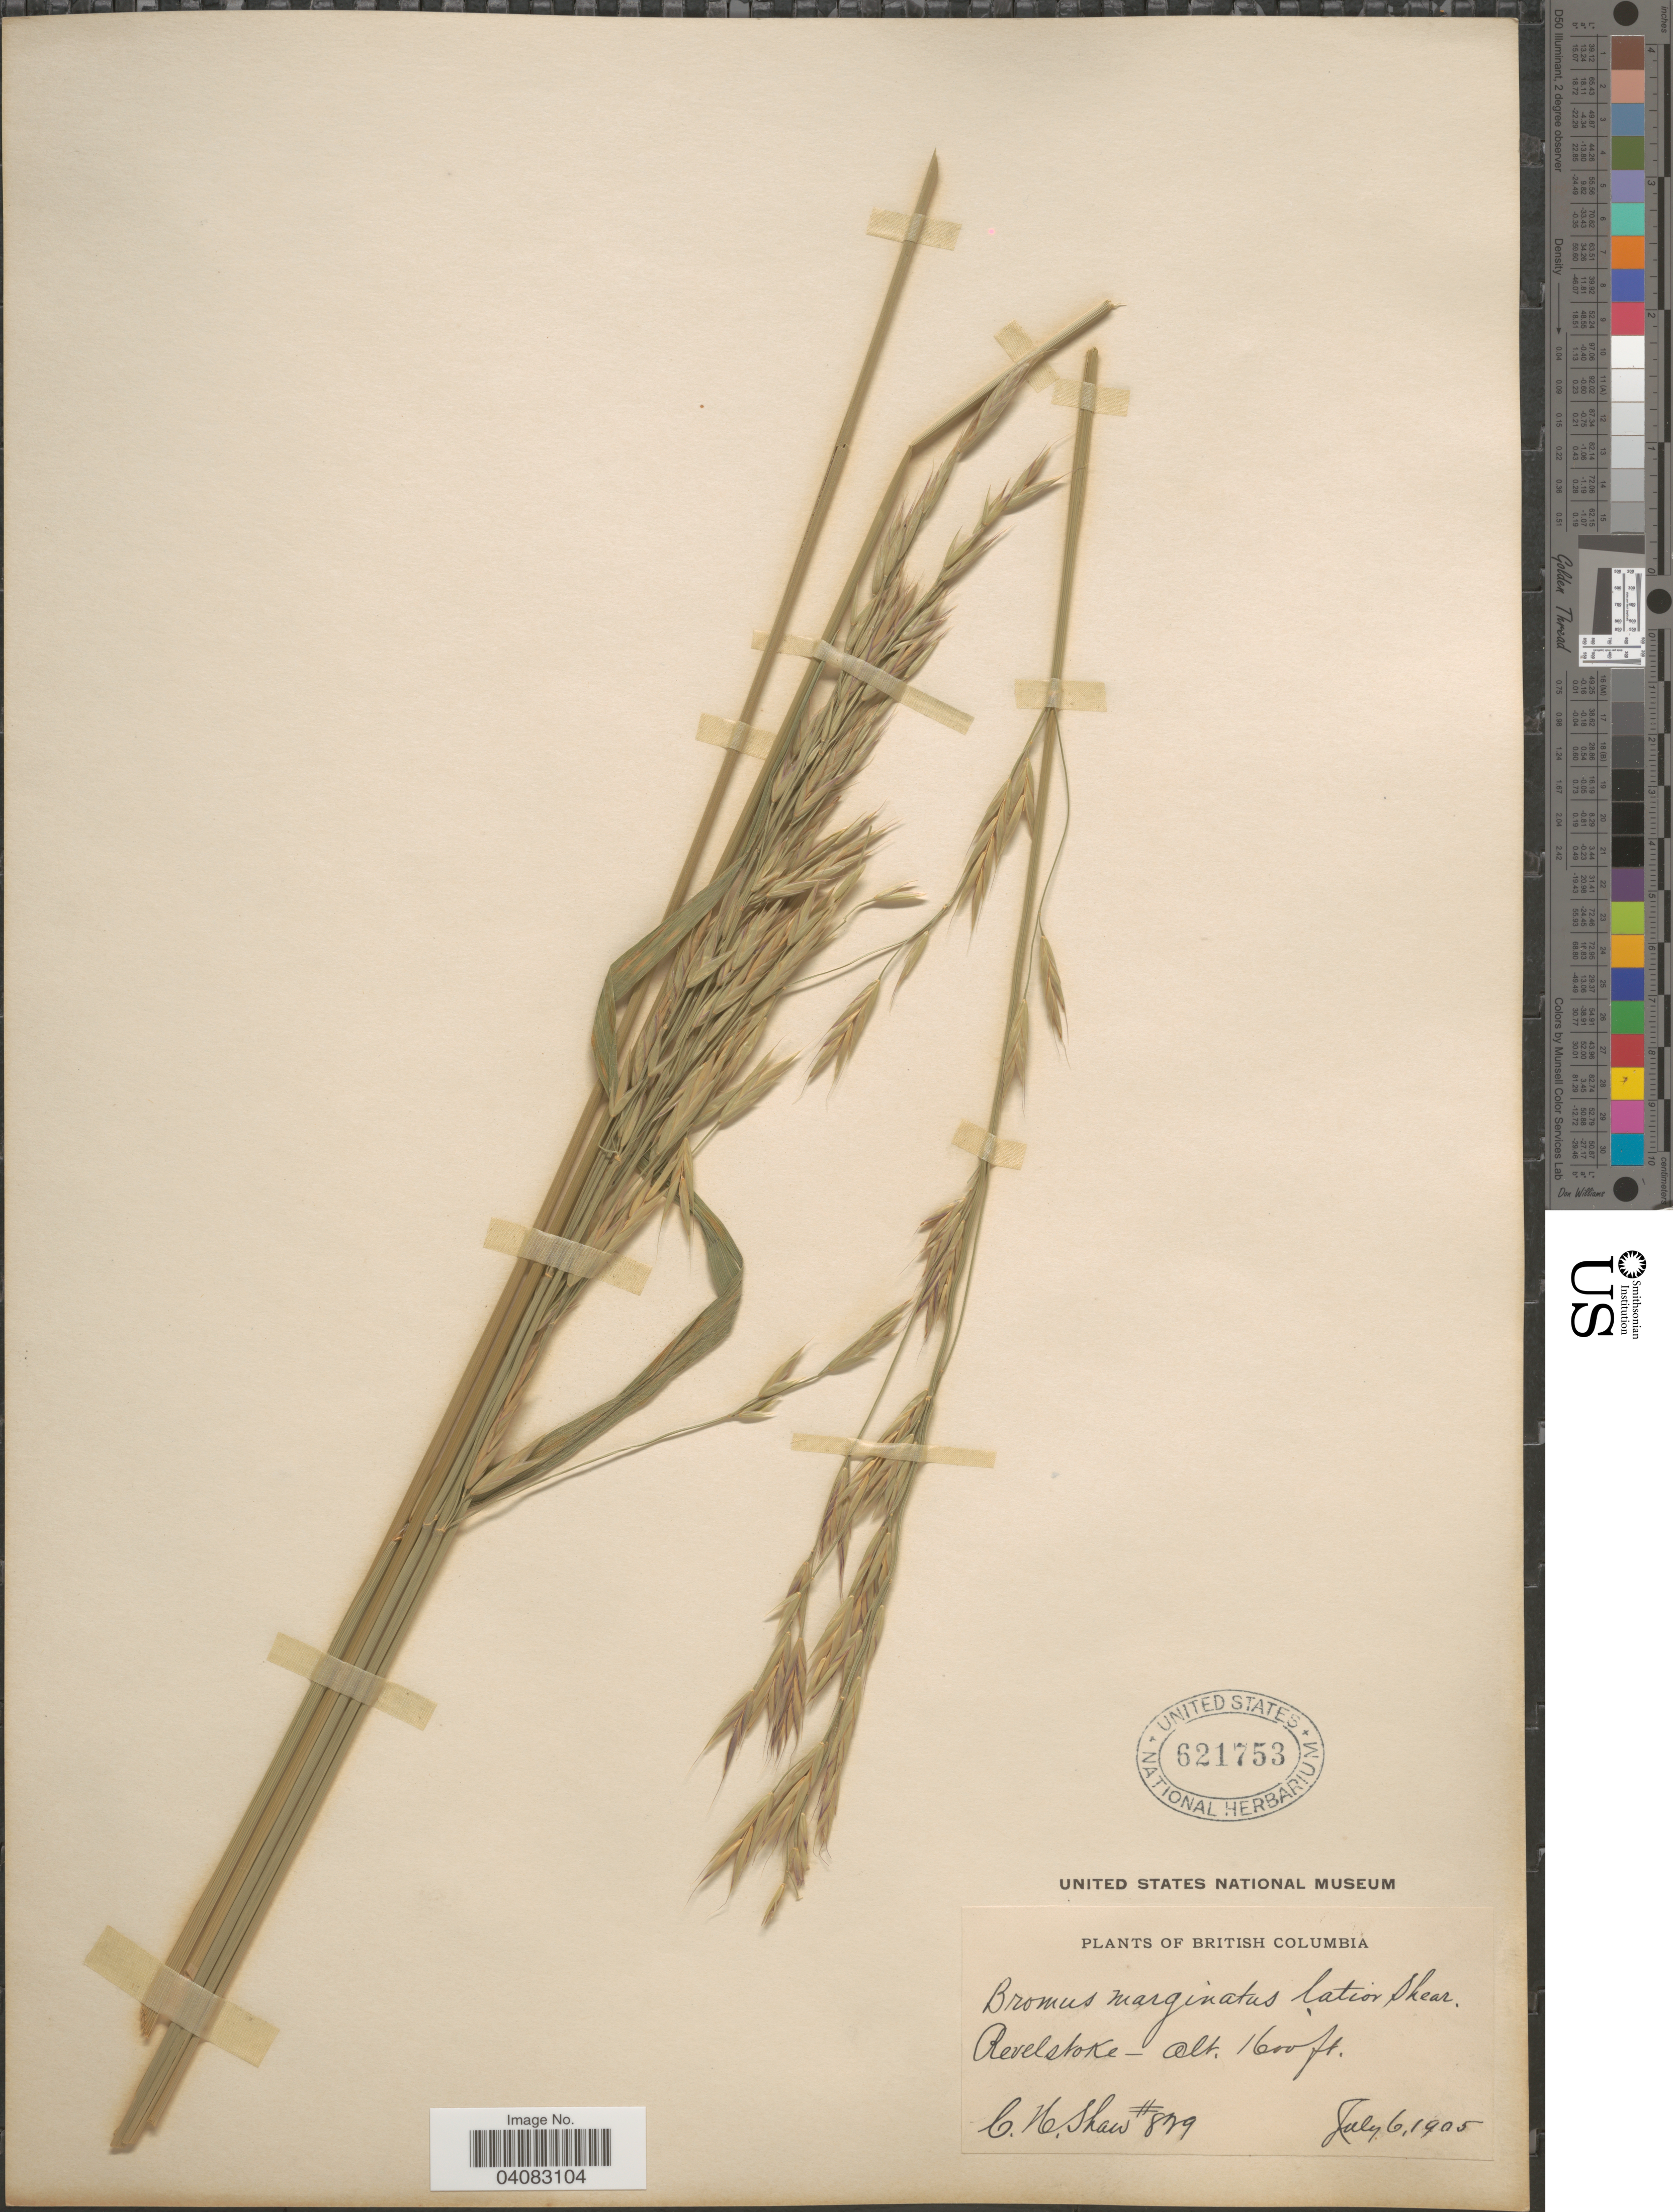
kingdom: Plantae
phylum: Tracheophyta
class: Liliopsida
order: Poales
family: Poaceae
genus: Bromus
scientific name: Bromus marginatus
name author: Nees ex Steud.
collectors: C. H. Shaw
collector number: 829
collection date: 1905-07-06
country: Canada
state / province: British Columbia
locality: Revelstoke.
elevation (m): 488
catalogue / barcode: US 621753